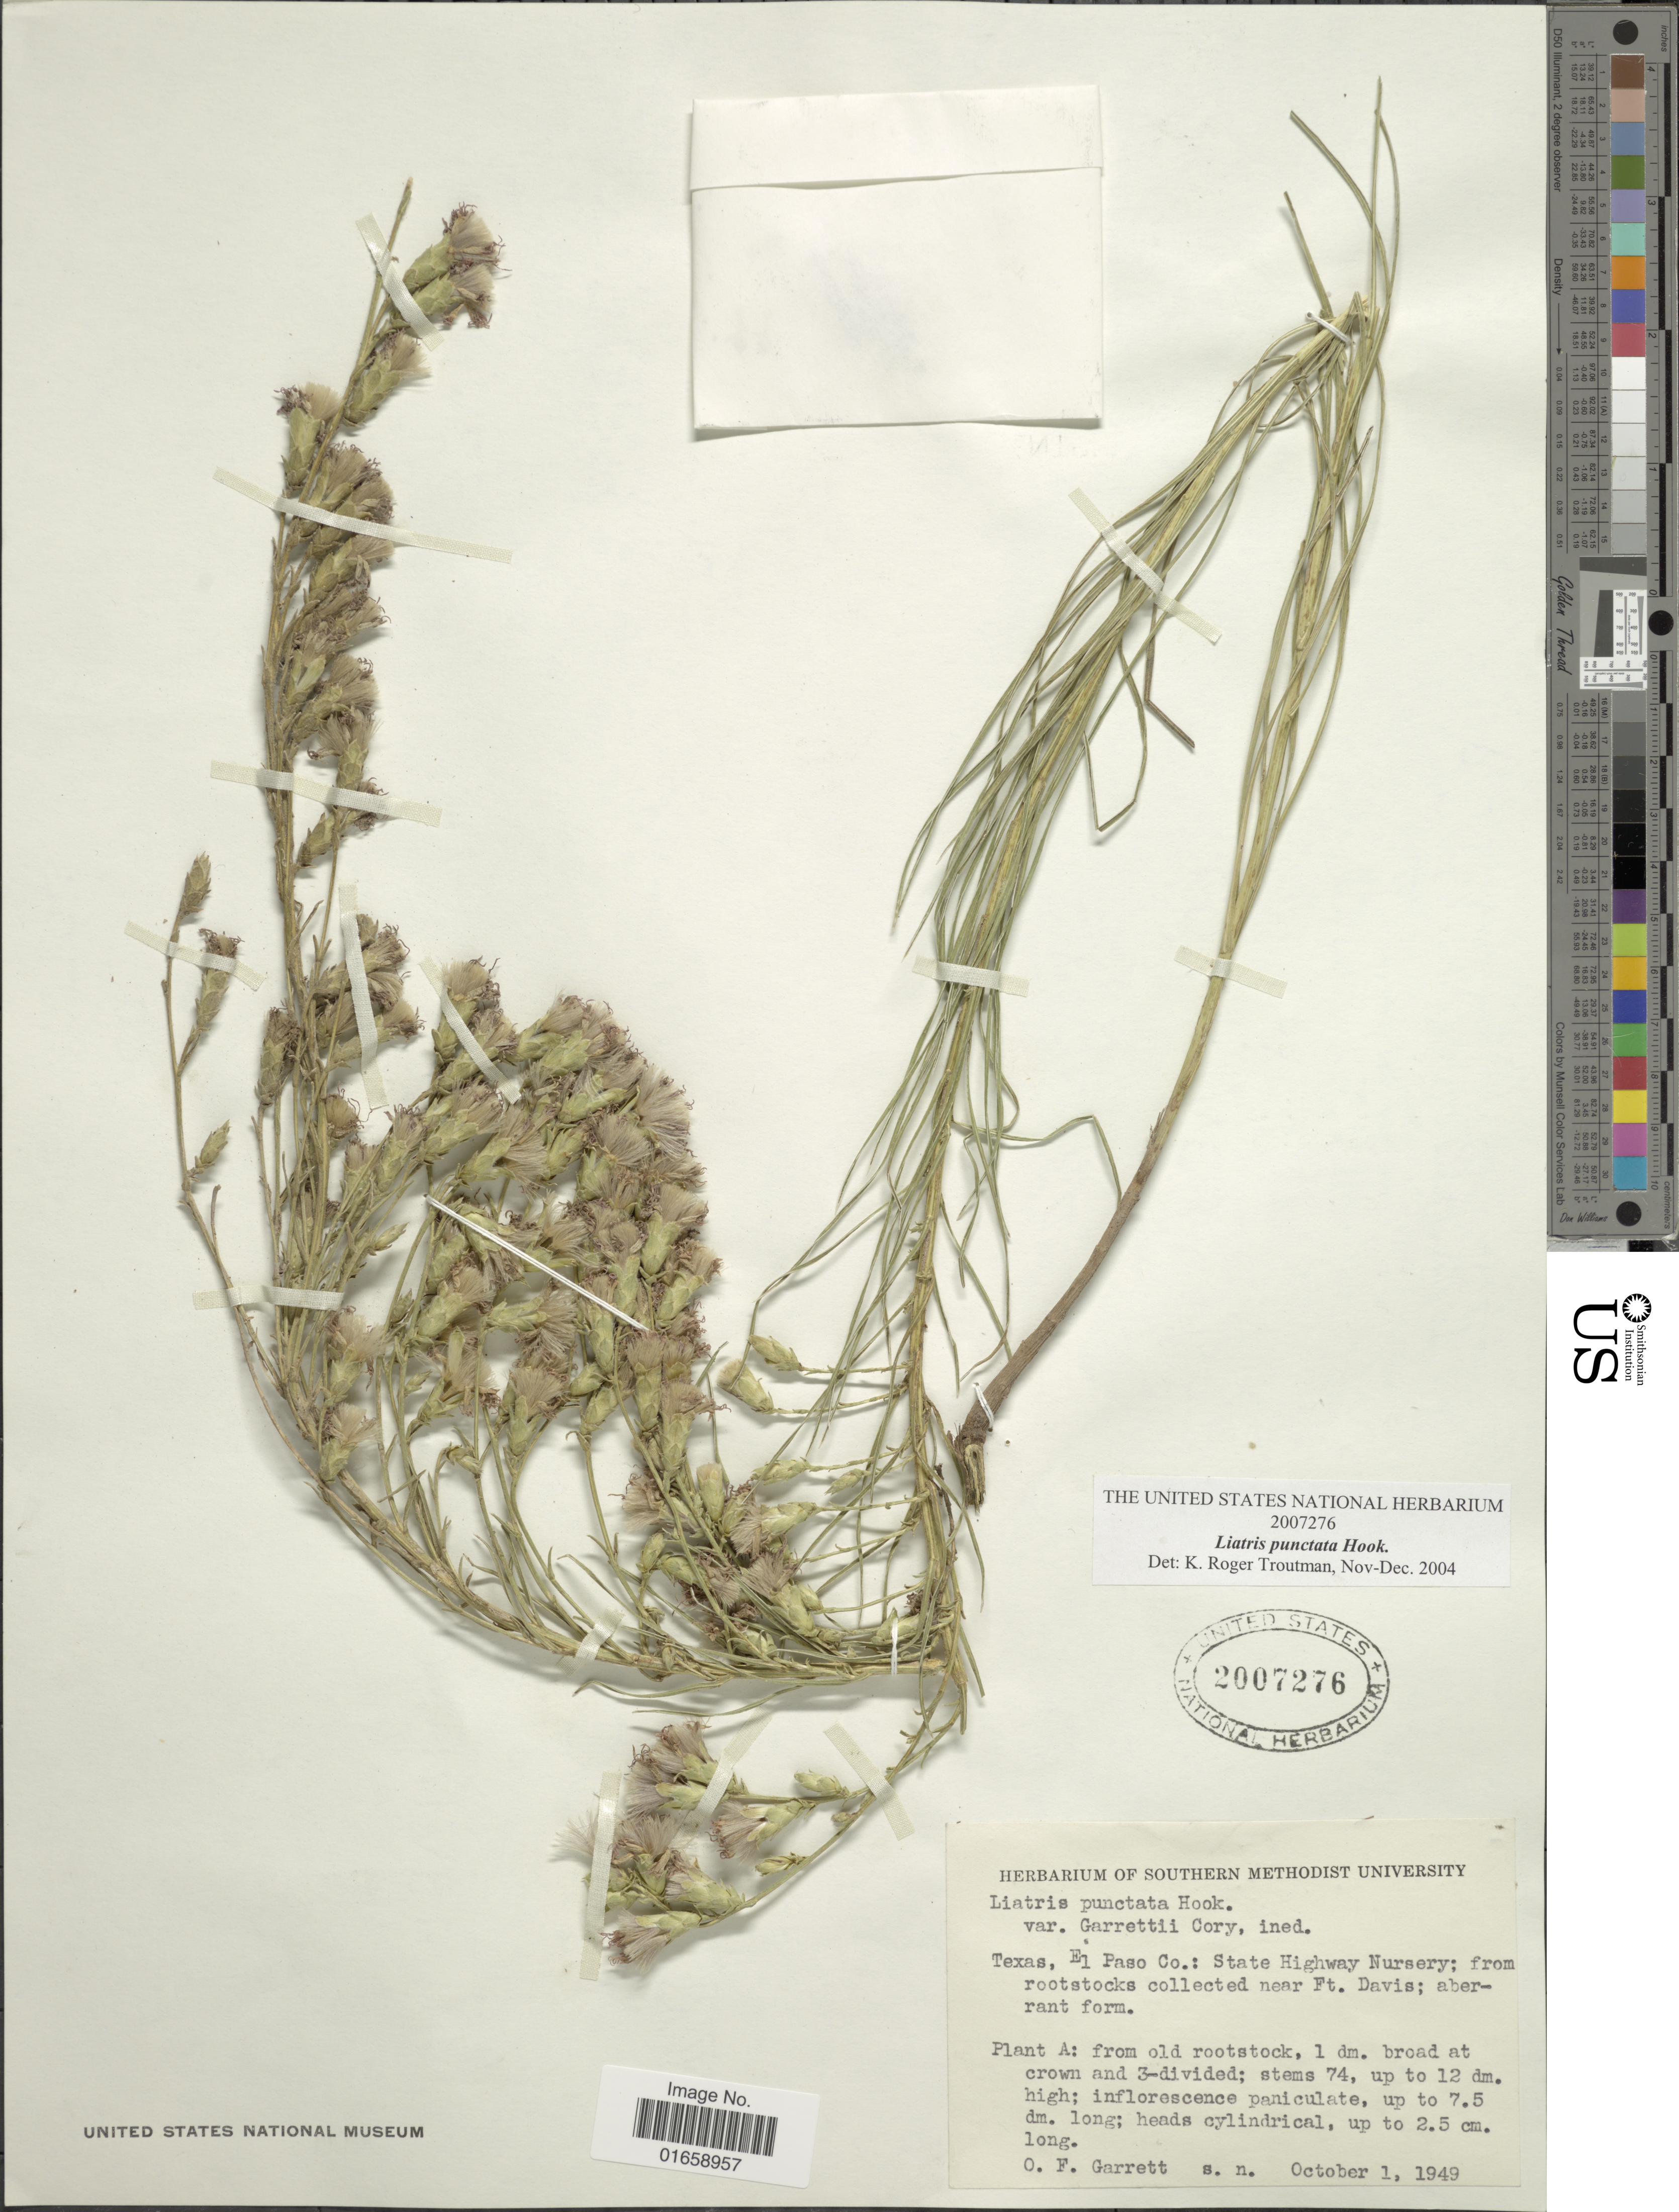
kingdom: Plantae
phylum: Tracheophyta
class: Magnoliopsida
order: Asterales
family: Asteraceae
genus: Liatris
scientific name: Liatris punctata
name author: Hook.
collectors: O. Garrett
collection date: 1949-10-01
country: United States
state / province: Texas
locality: El Paso Co.: State Highway Nursery: from rootstocks collected near Ft. Davis; aberrant form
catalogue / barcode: US 2007276